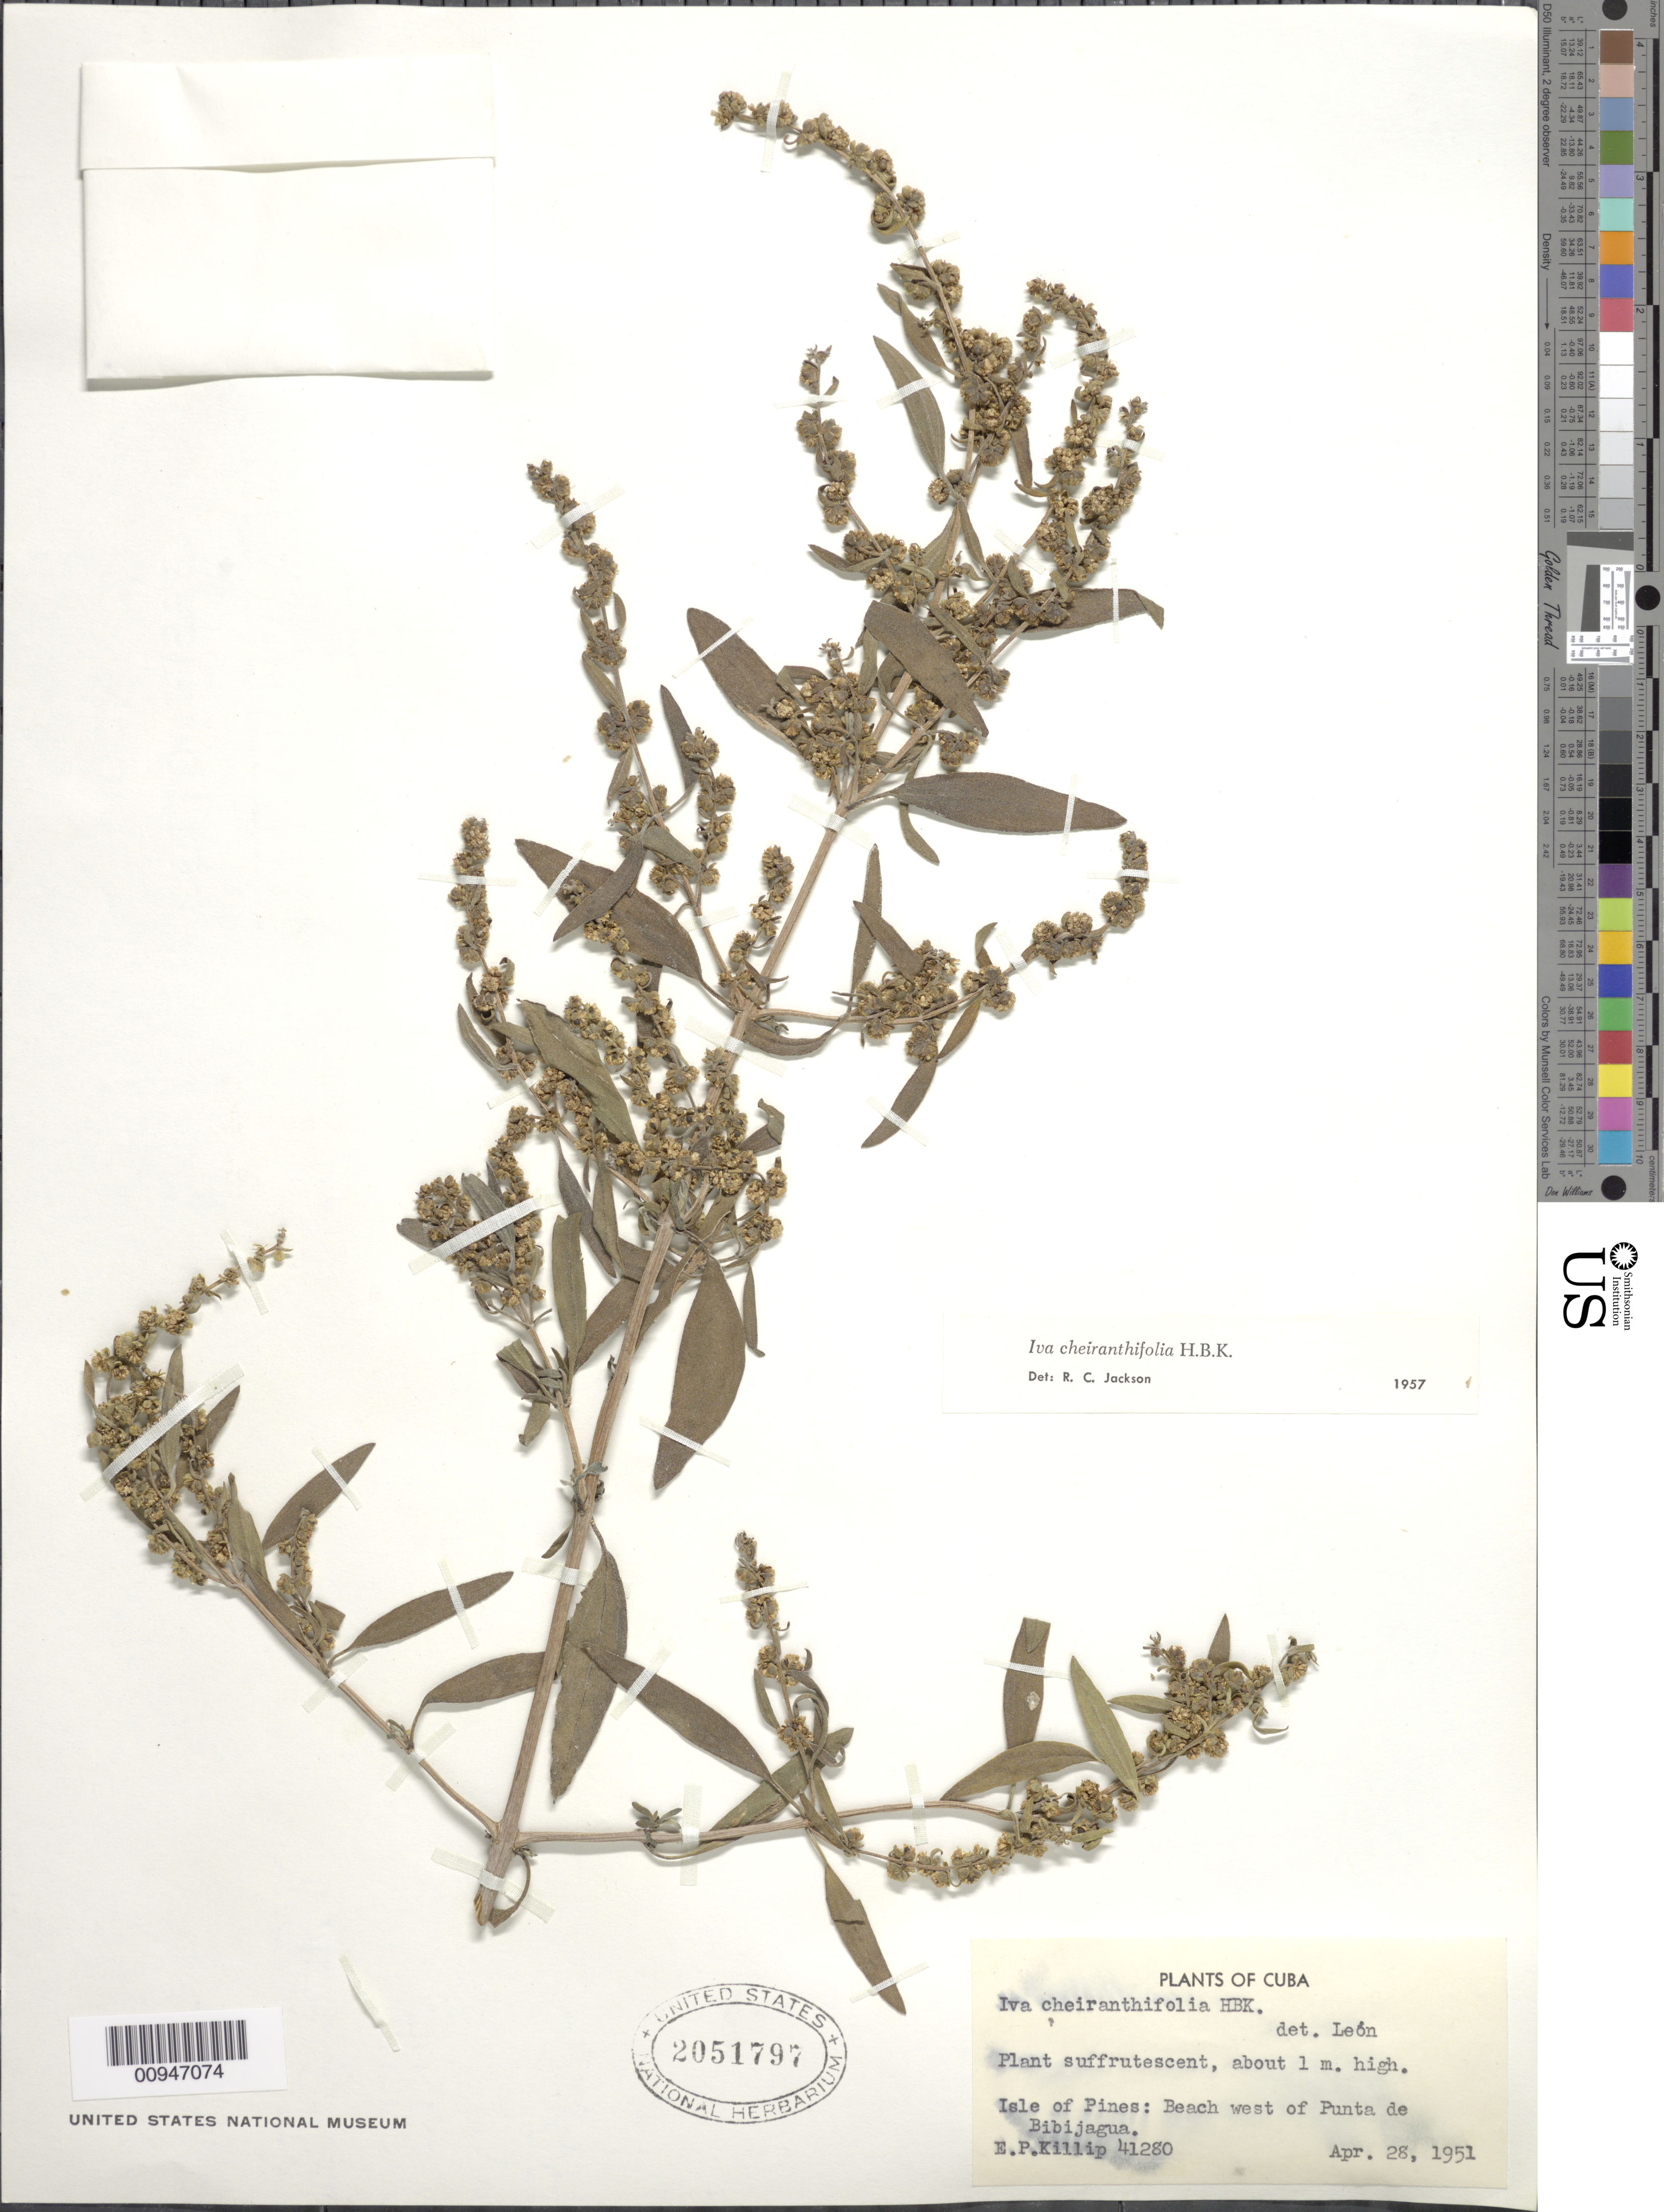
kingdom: Plantae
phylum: Tracheophyta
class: Magnoliopsida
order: Asterales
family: Asteraceae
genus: Iva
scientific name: Iva cheiranthifolia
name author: Kunth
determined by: Jackson, R. C.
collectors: E. P. Killip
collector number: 41280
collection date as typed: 28 Apr 1951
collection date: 1951-04-28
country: Cuba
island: Isla de la Juventud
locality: Isle of Pines, Beach west of Punta de Bibijagua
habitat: Beach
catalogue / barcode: US 2051797